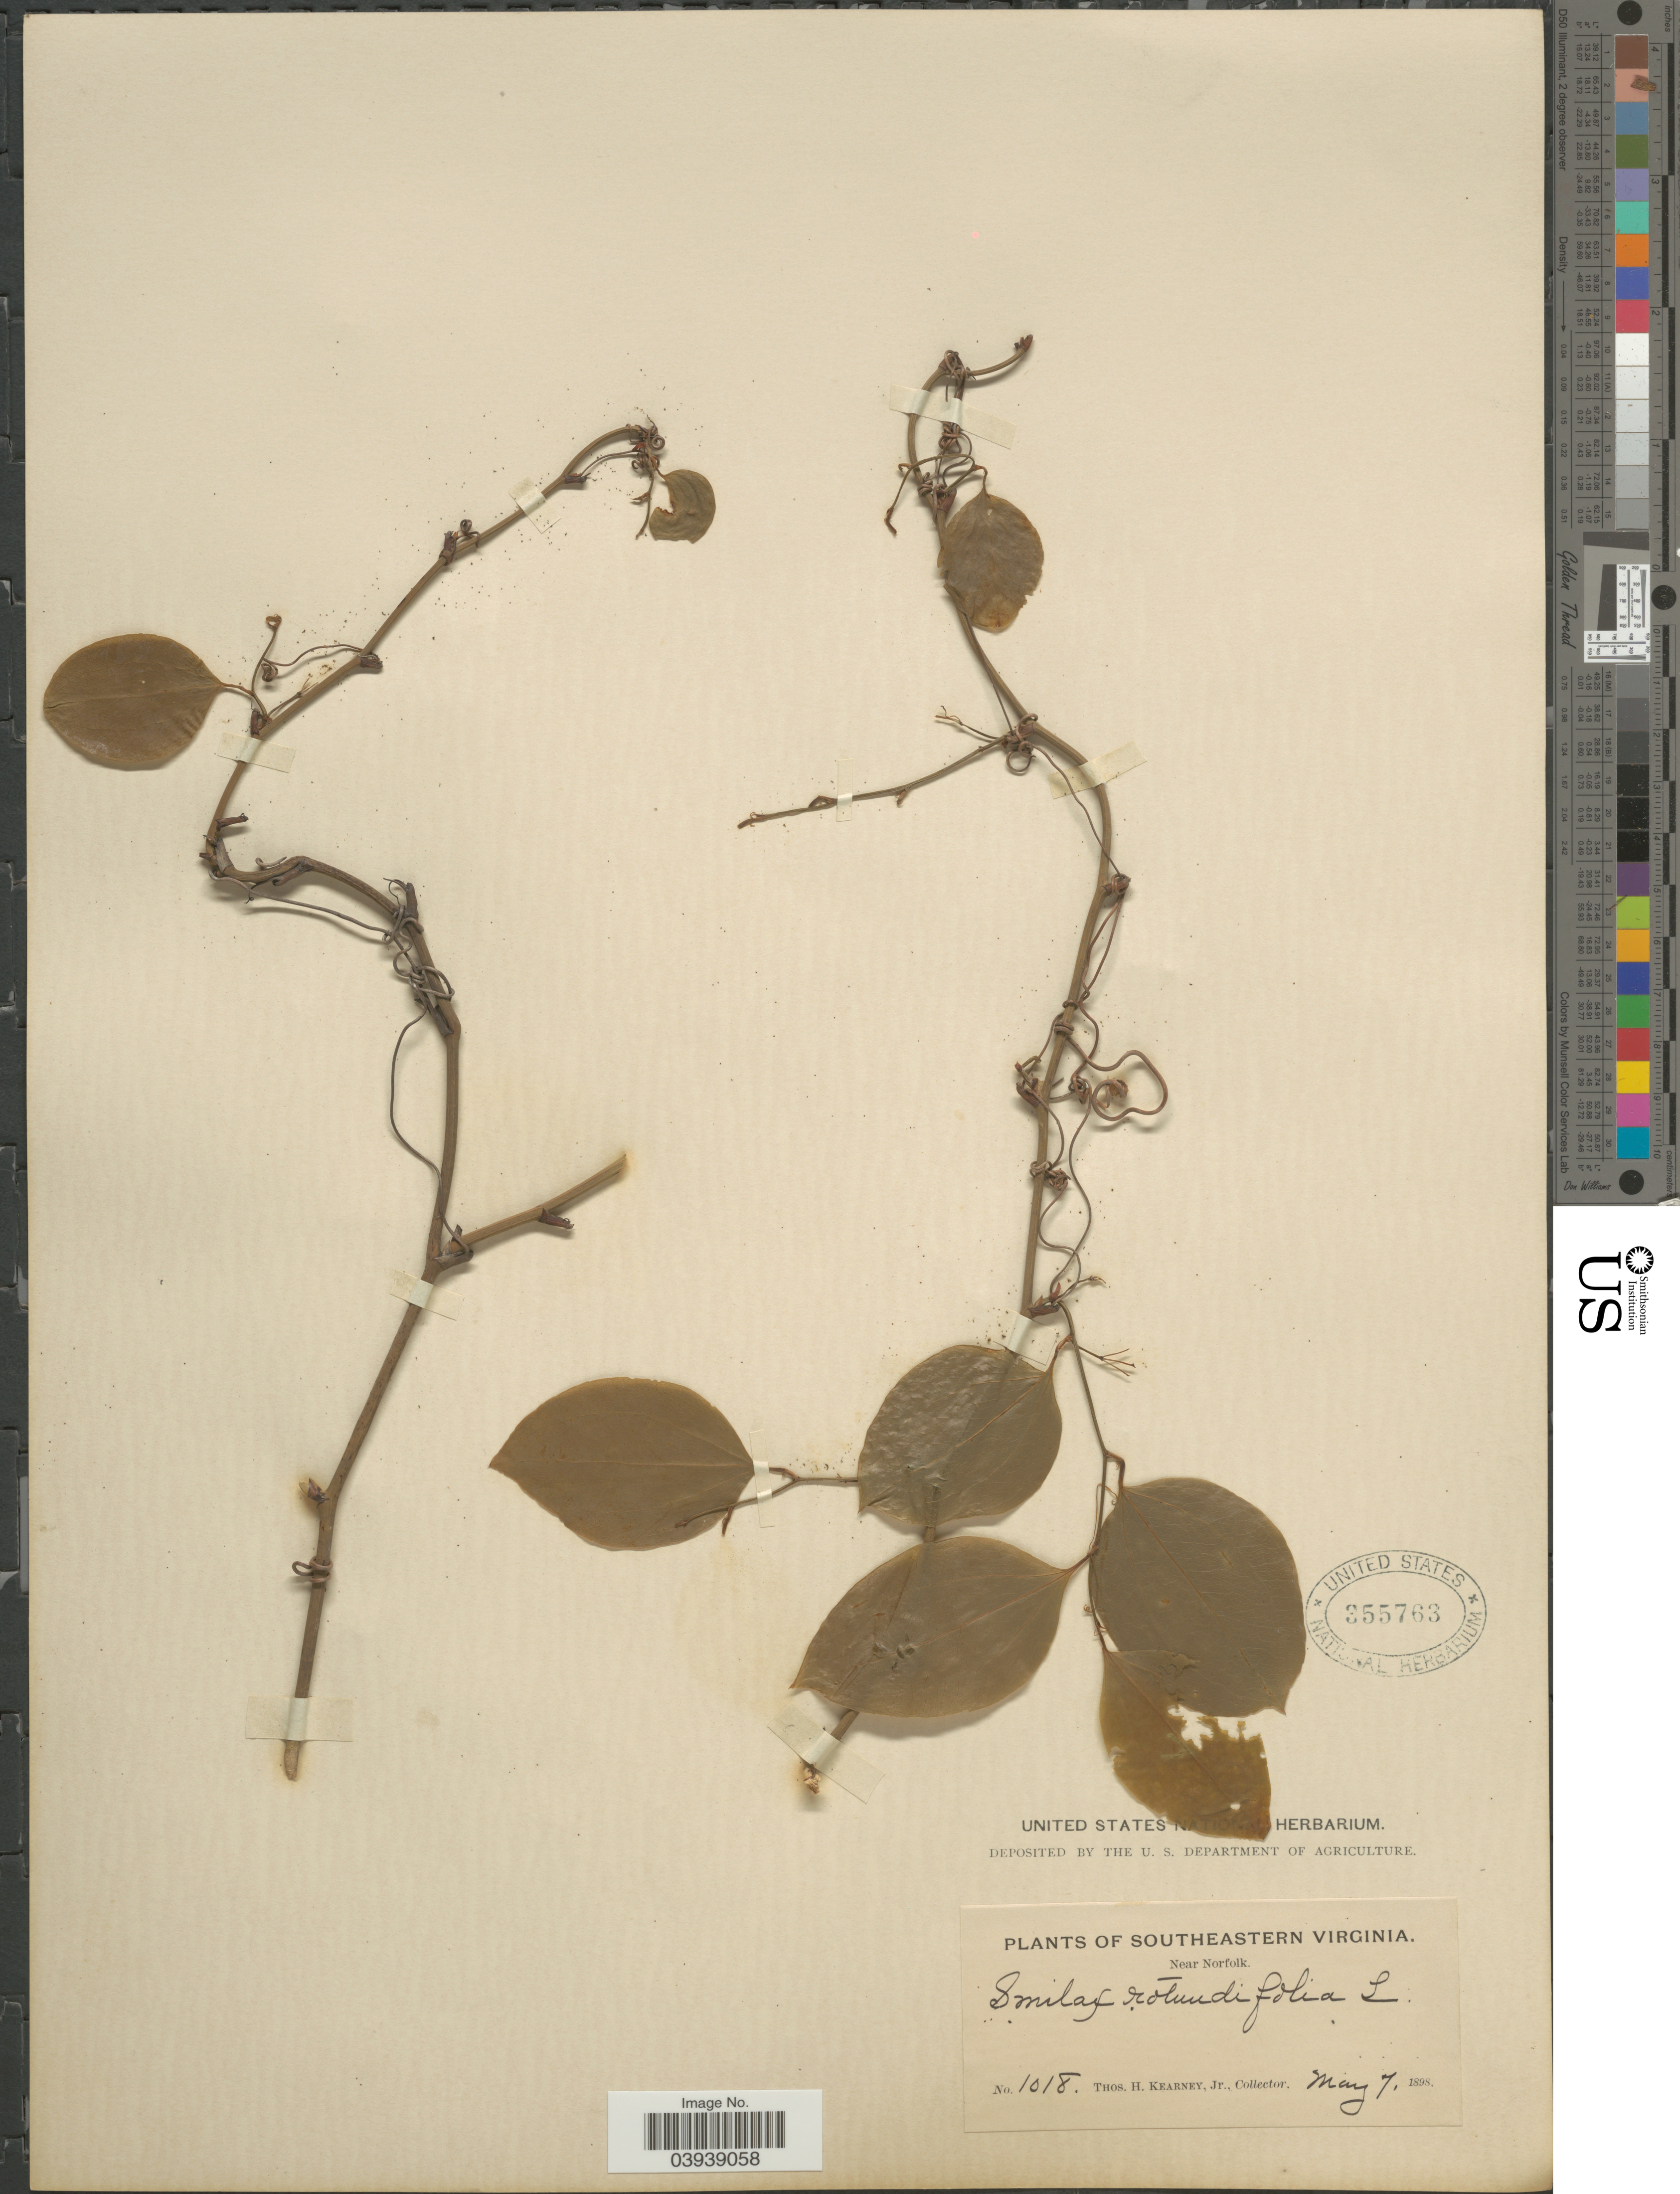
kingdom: Plantae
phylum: Tracheophyta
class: Liliopsida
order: Liliales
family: Smilacaceae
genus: Smilax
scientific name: Smilax rotundifolia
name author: L.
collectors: T. H. Kearney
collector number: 1018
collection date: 1898-05-07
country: United States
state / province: Virginia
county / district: City of Norfolk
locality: Southeastern Virginia. Near Norfolk.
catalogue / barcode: US 355763